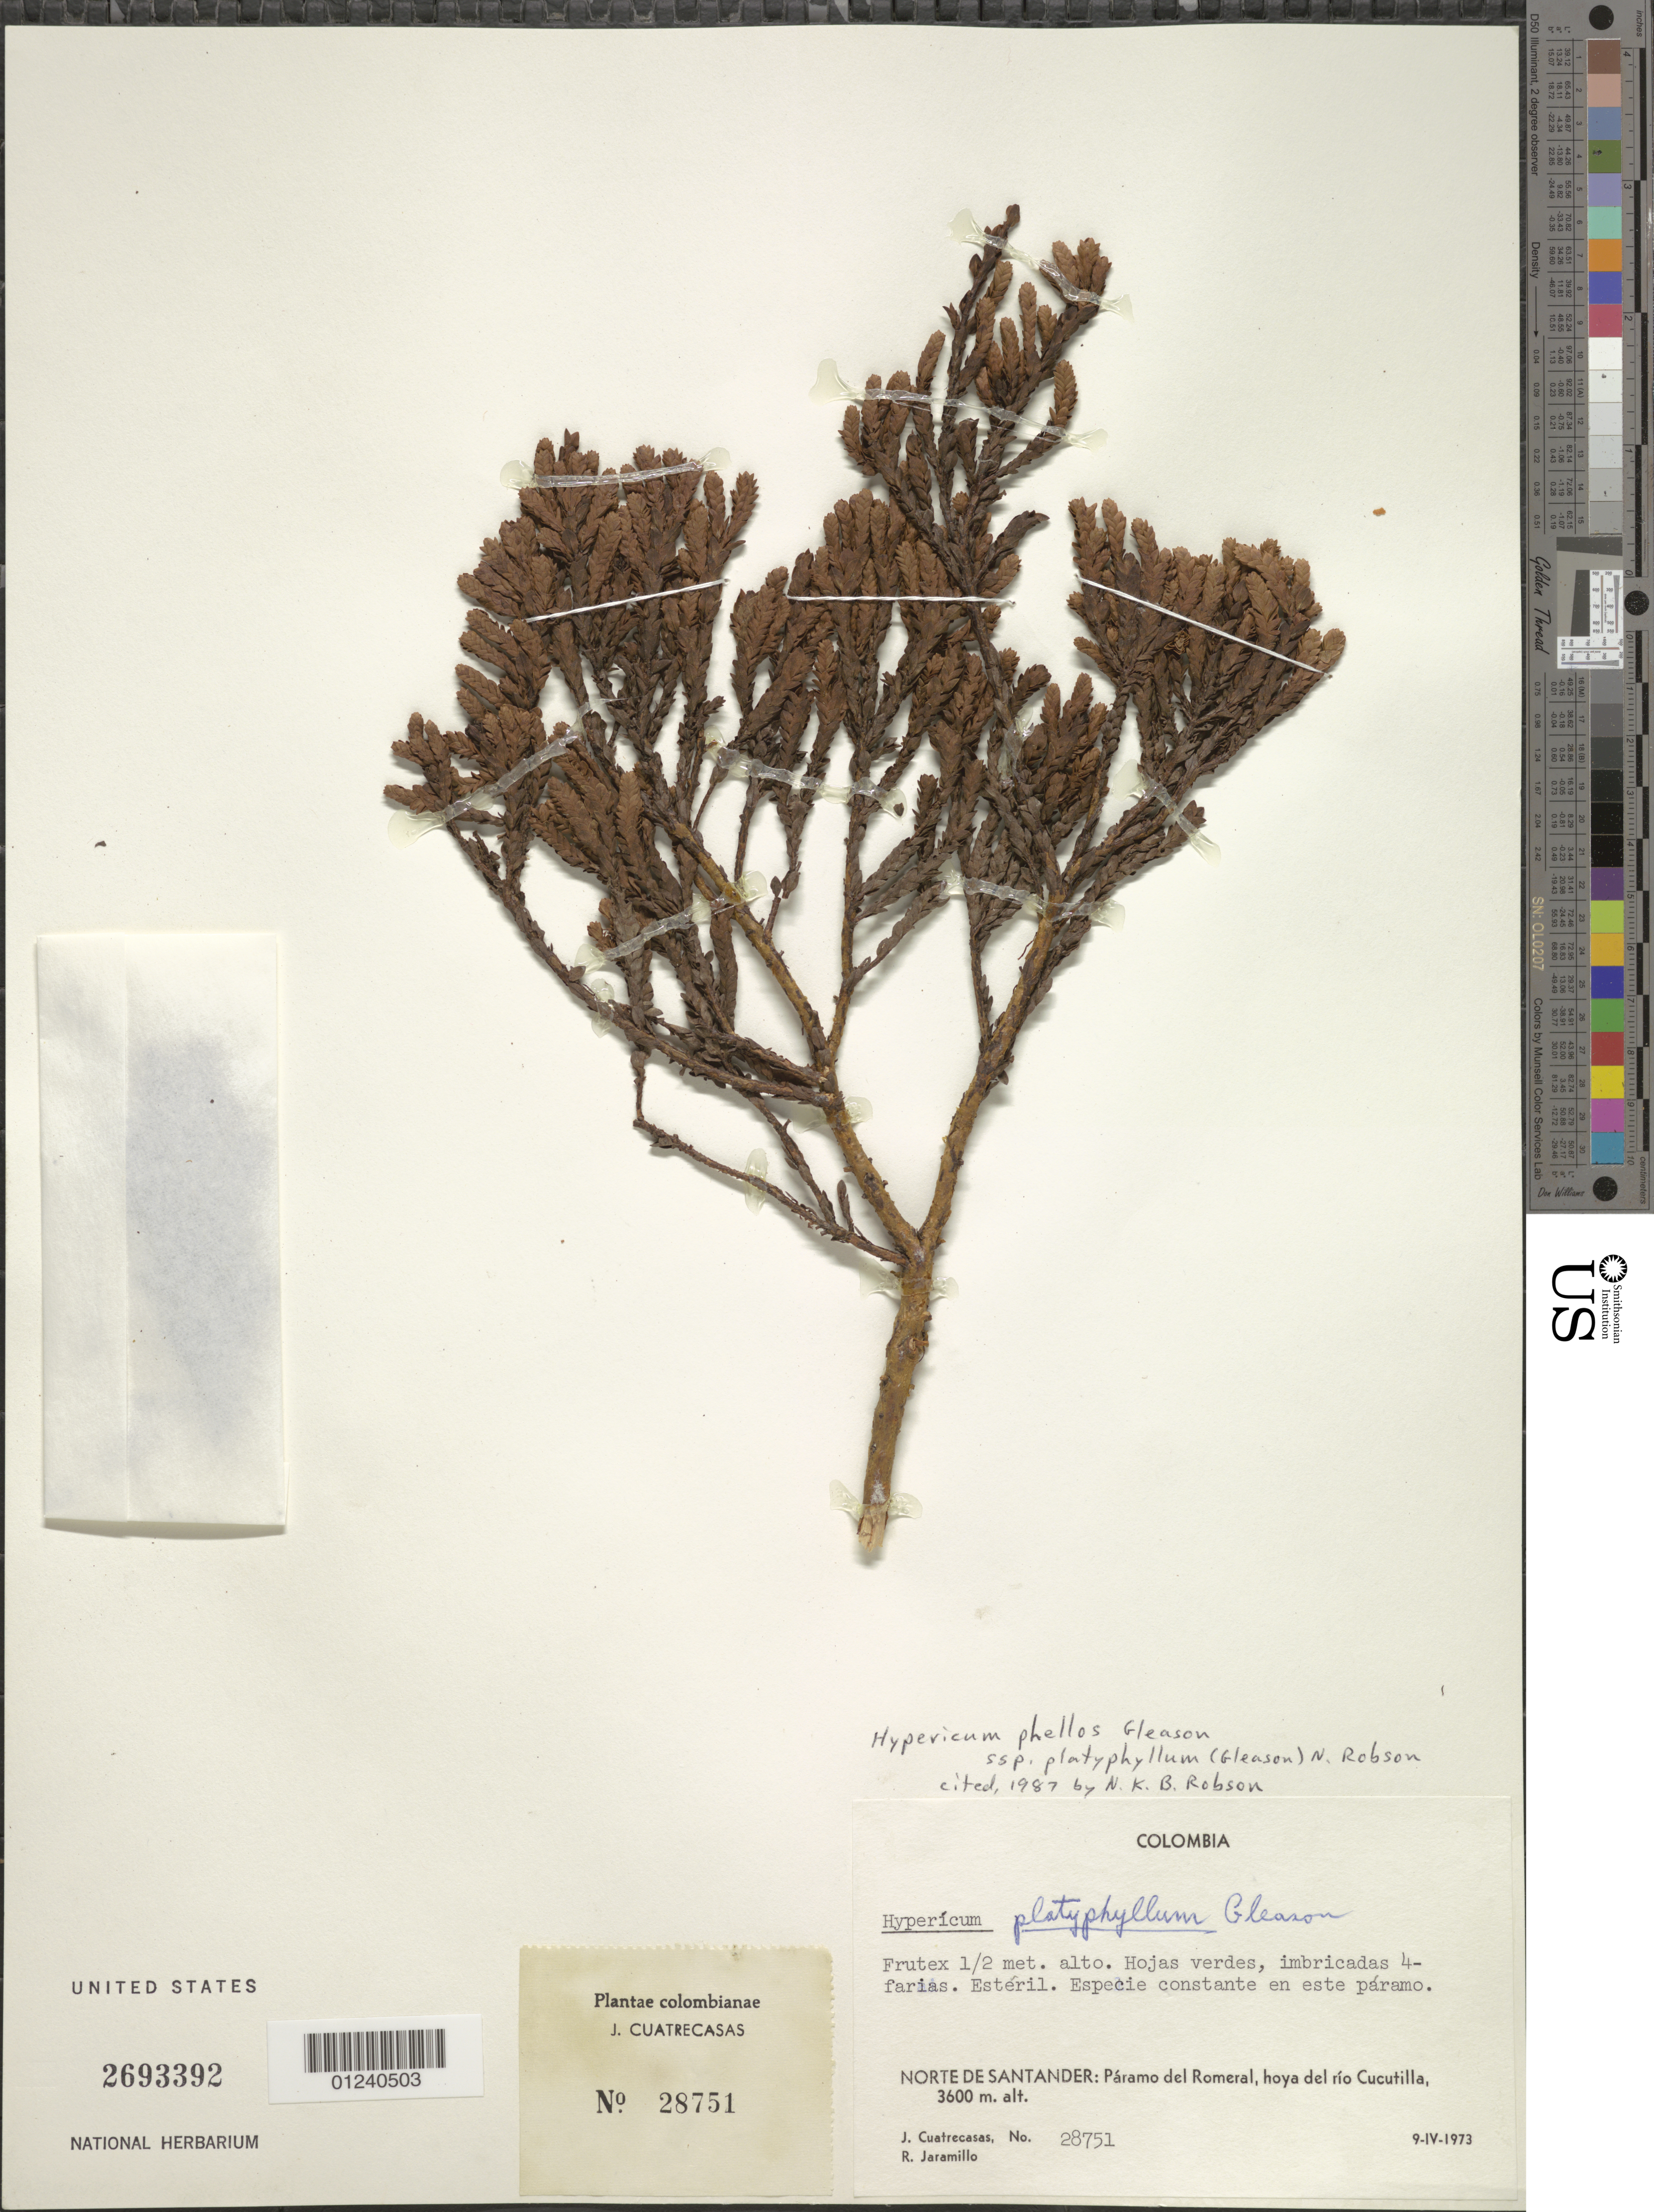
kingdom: Plantae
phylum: Tracheophyta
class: Magnoliopsida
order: Malpighiales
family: Hypericaceae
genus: Hypericum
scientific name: Hypericum phellos subsp. platyphyllum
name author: (Gleason) N. Robson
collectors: J. Cuatrecasas & R. Jaramillo M.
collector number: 28751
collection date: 1973-04-09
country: Colombia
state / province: Norte de Santander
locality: Paramo del Romeral, hoya del rio Cucutilla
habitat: paramo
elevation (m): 3600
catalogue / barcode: US 2693392